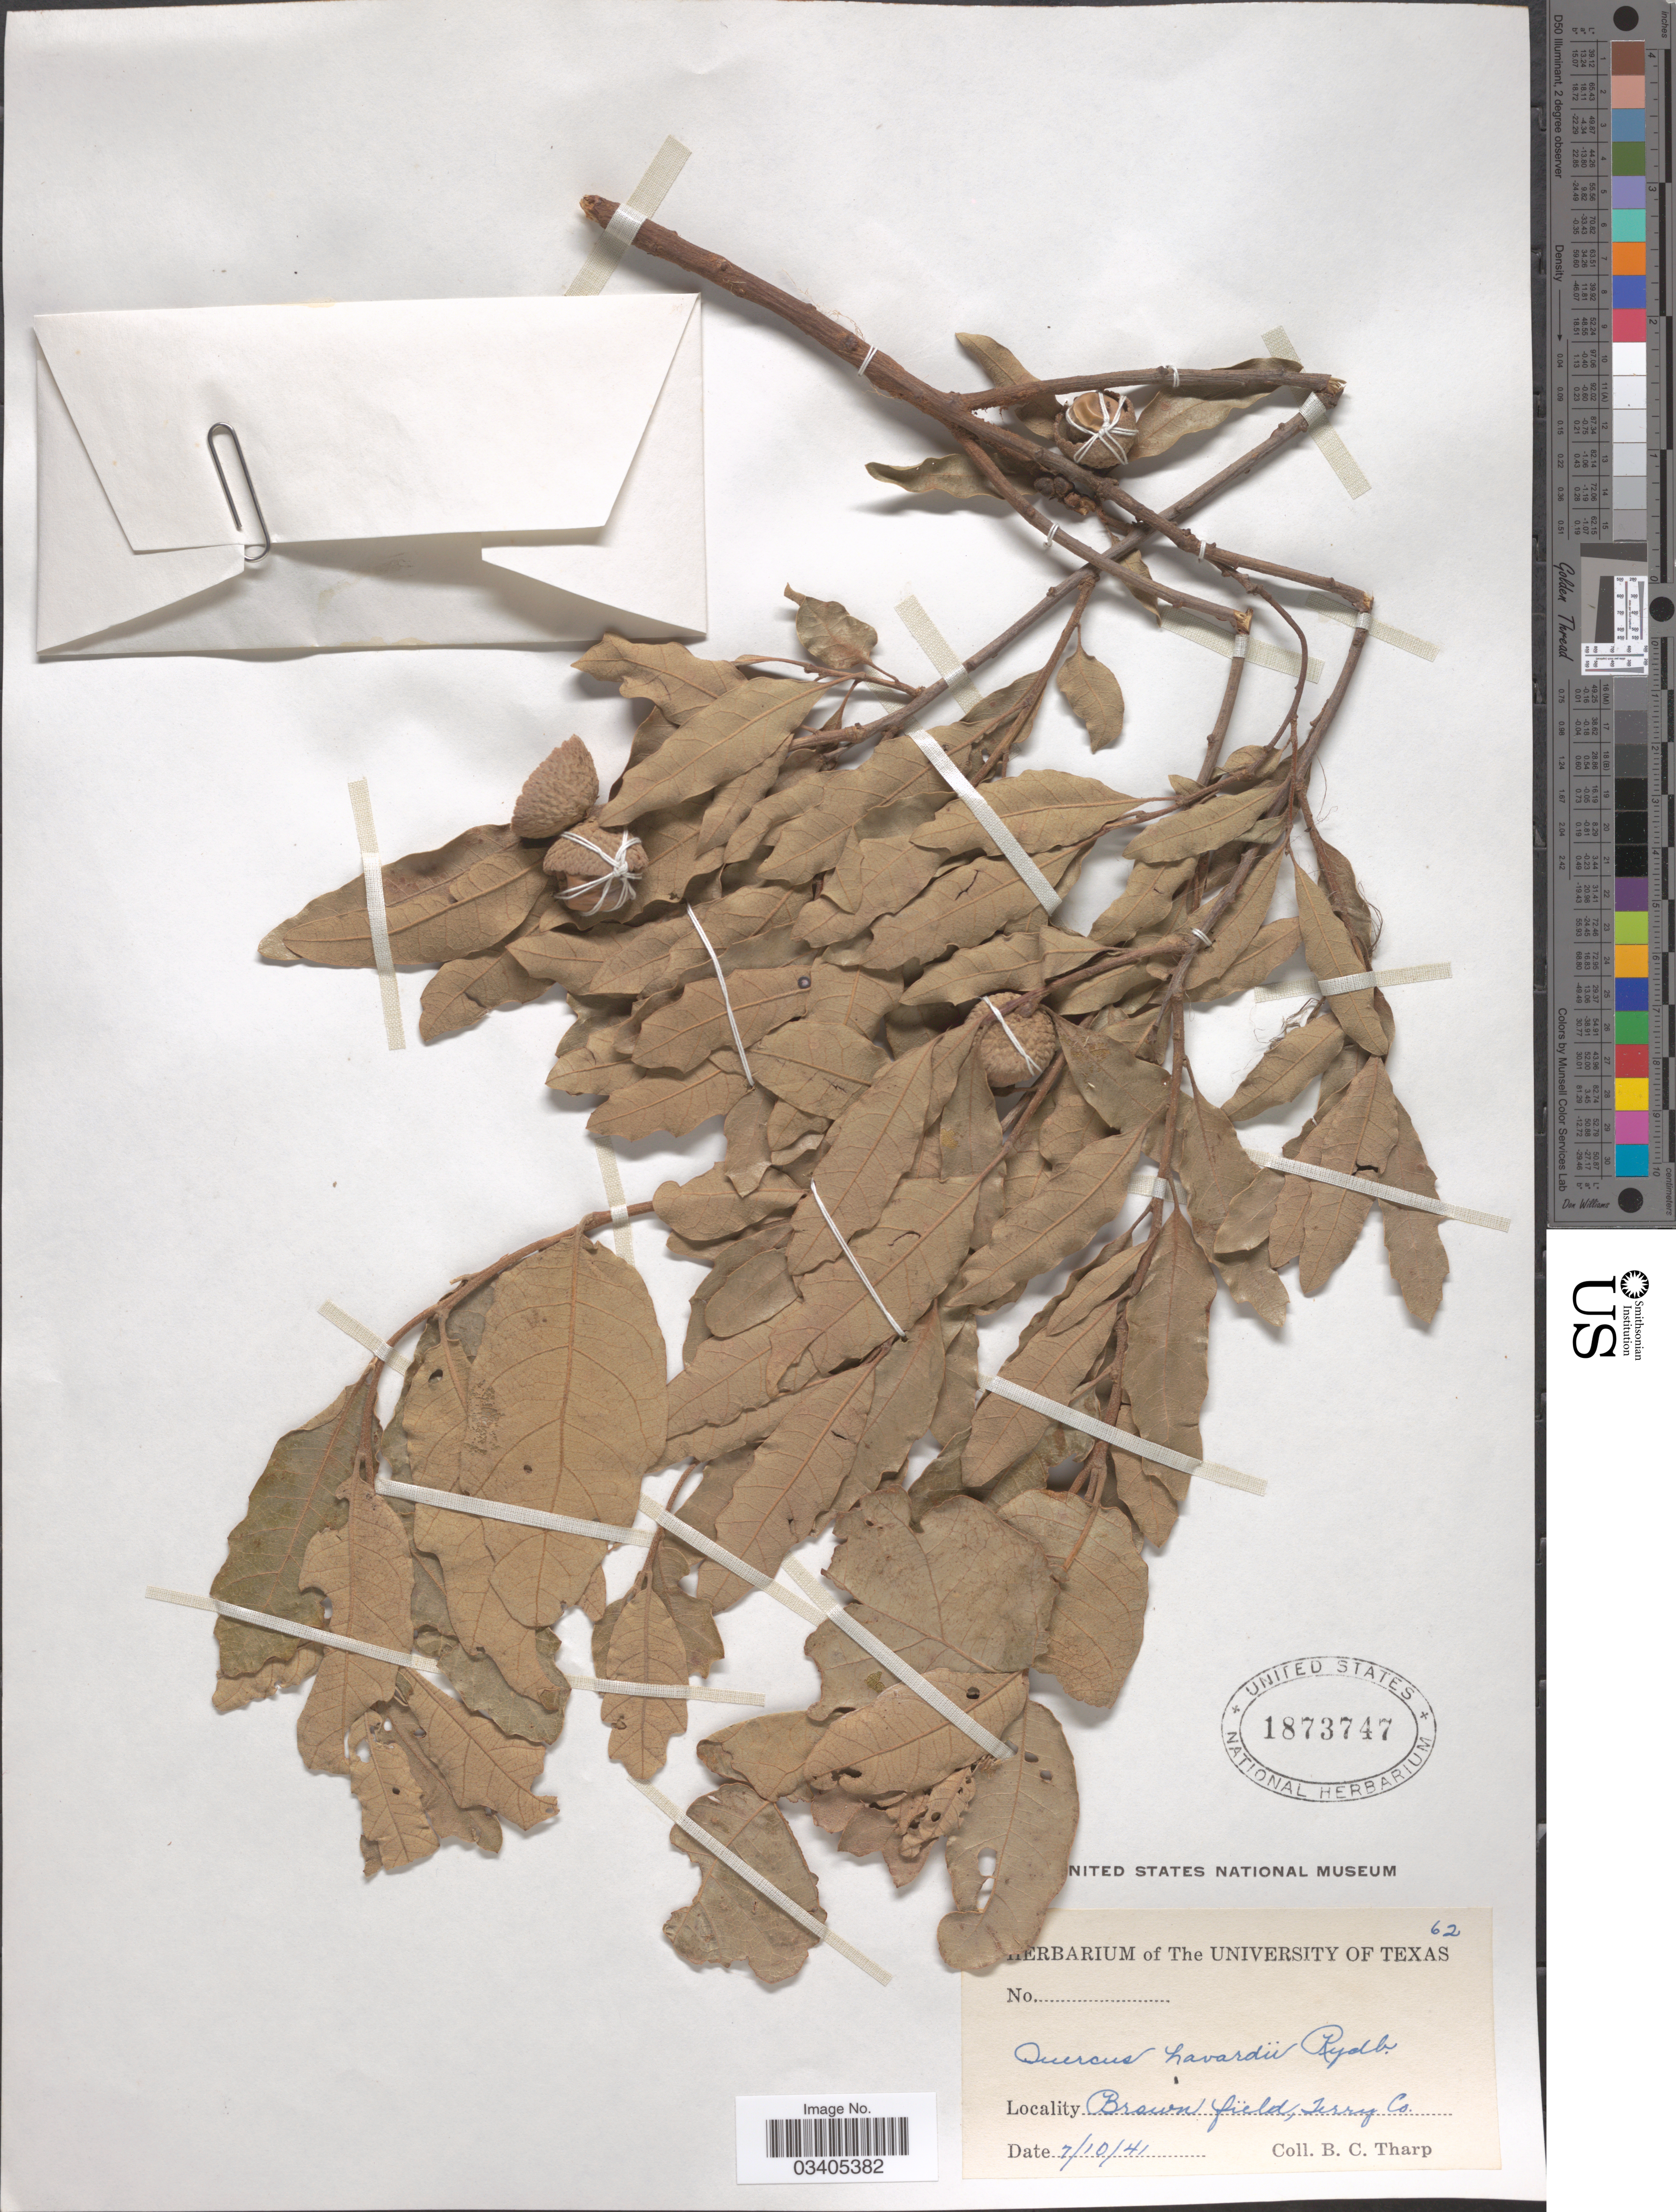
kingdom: Plantae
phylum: Tracheophyta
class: Magnoliopsida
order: Fagales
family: Fagaceae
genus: Quercus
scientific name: Quercus havardii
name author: Rydb.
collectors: B. C. Tharp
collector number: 62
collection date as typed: Transcribed d/m/y: 10/7/41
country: United States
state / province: Texas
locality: Brown field, Terry Co.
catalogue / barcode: US 1873747